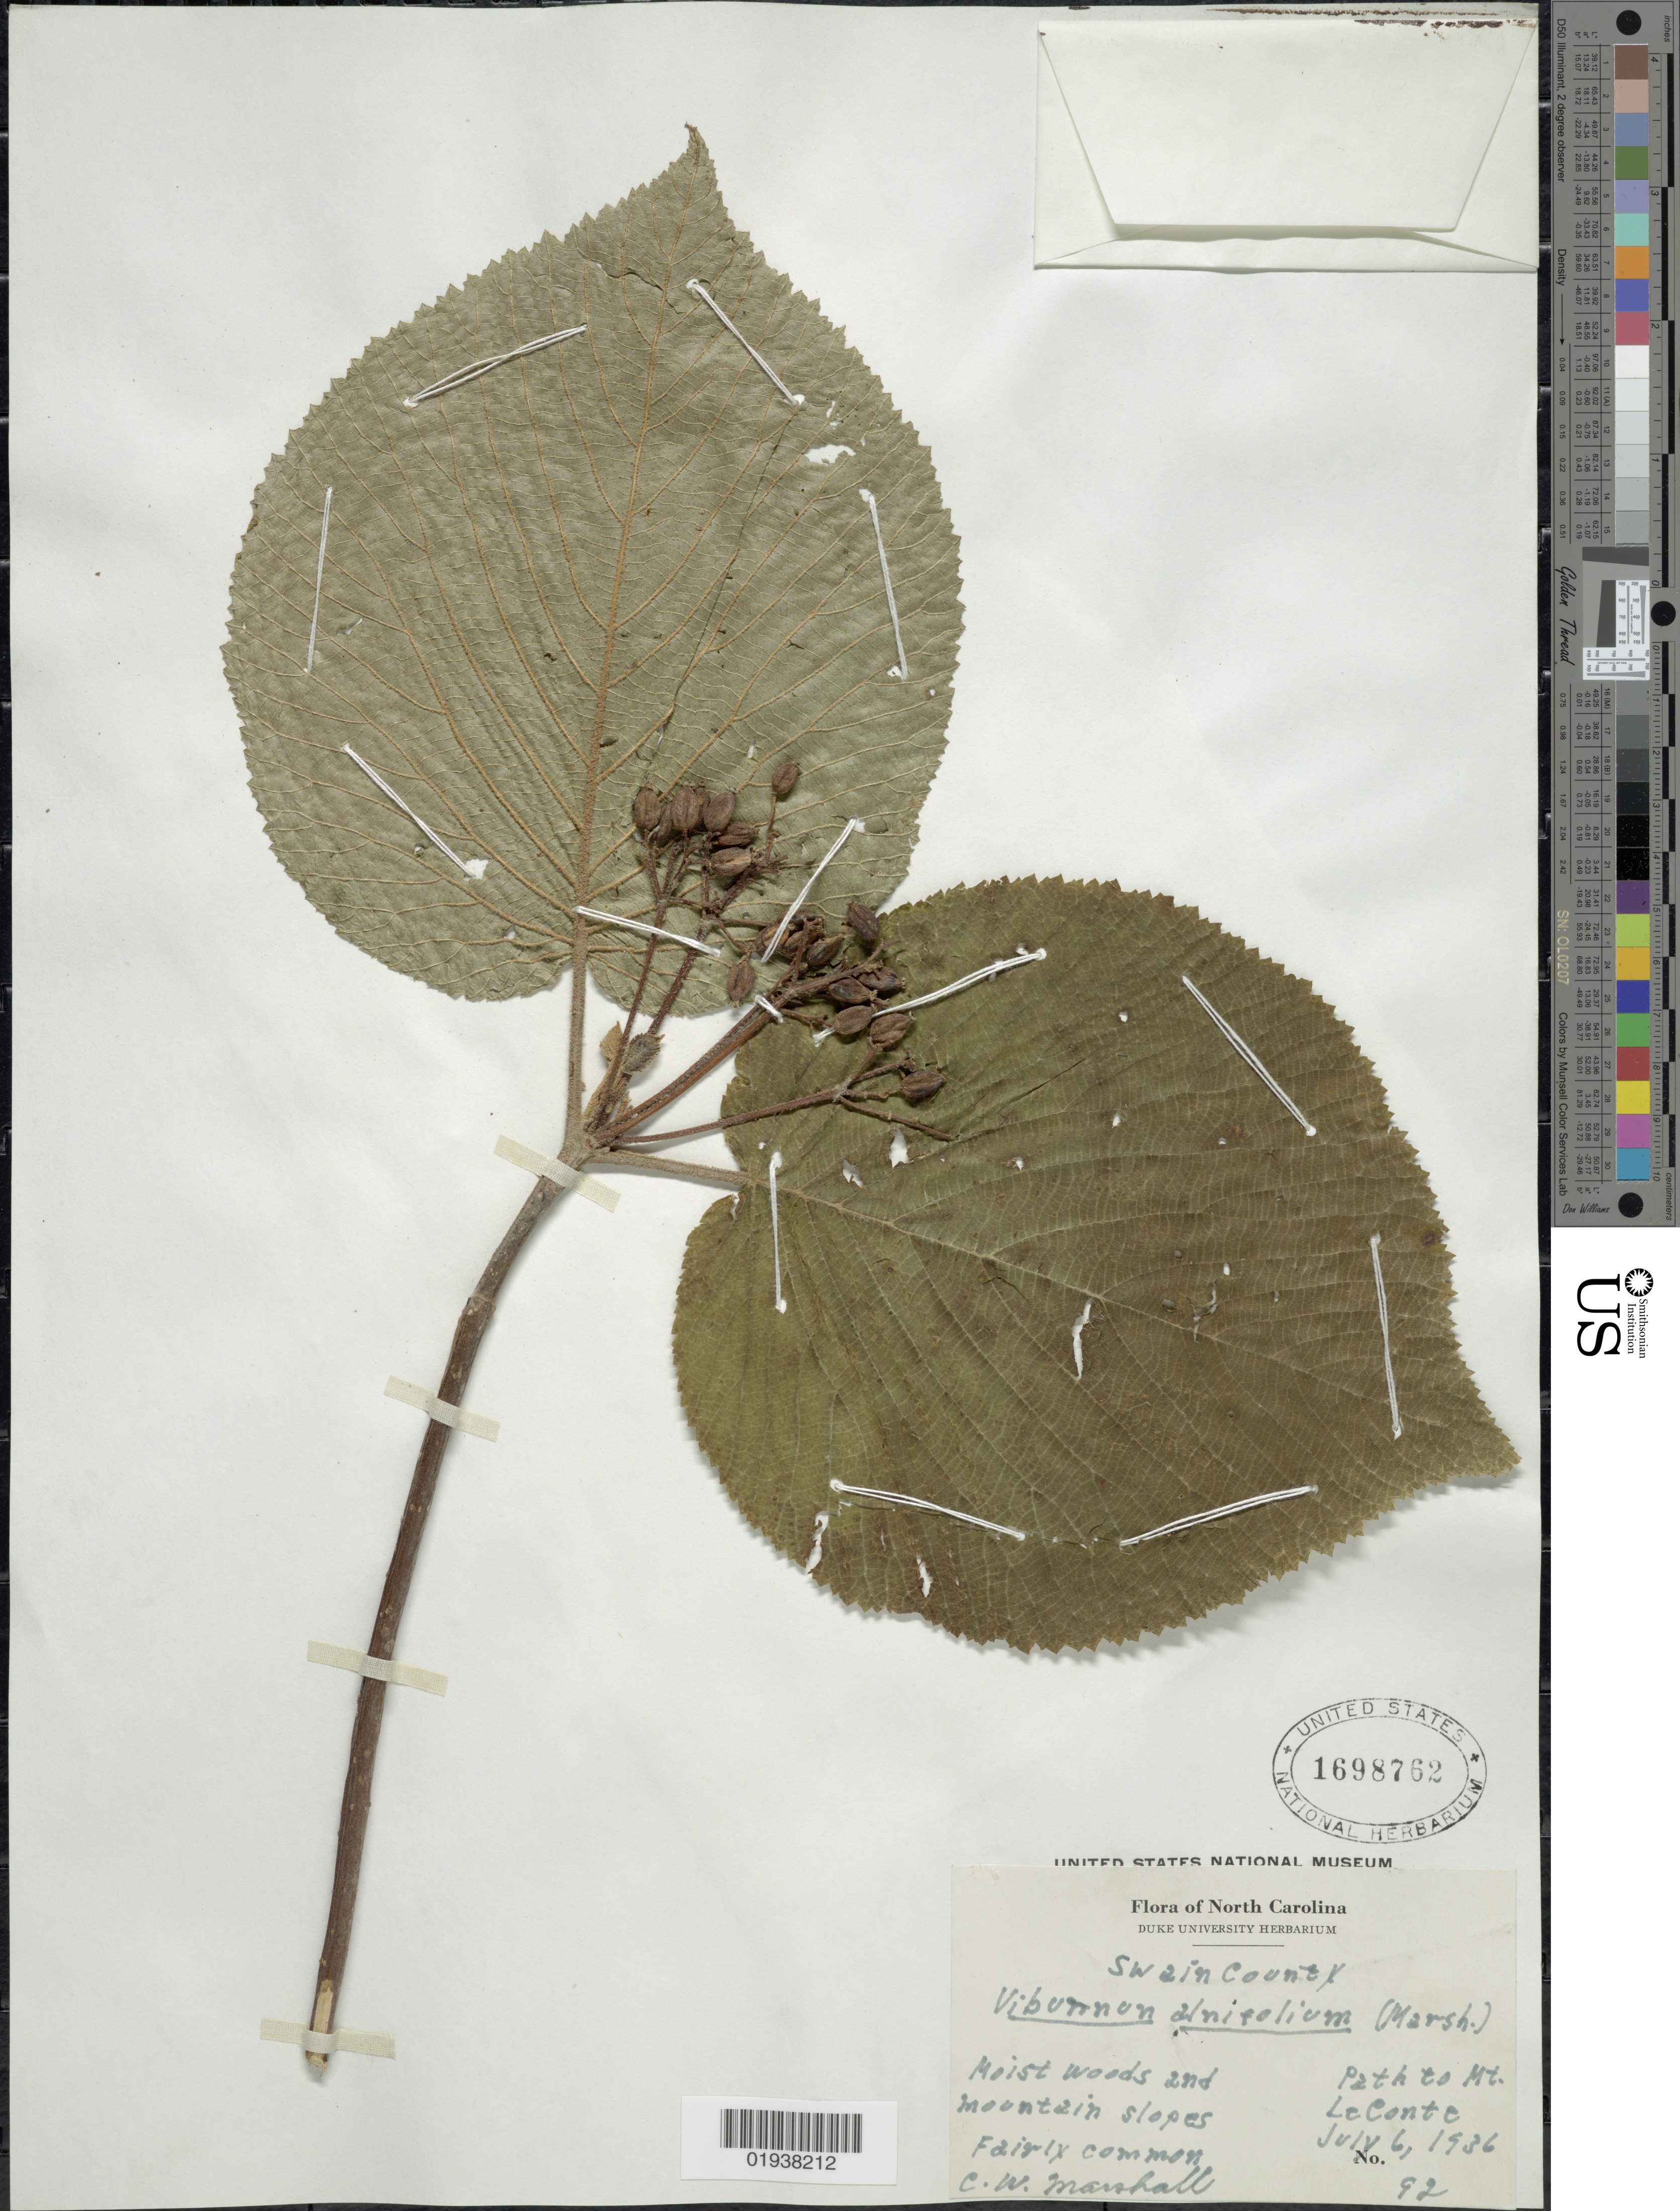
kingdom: Plantae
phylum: Tracheophyta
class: Magnoliopsida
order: Dipsacales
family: Viburnaceae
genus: Viburnum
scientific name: Viburnum alnifolium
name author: Marshall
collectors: C. Marshall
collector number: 92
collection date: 1936-07-06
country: United States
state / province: North Carolina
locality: Path to Mt. Le Conte.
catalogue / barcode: US 1698762